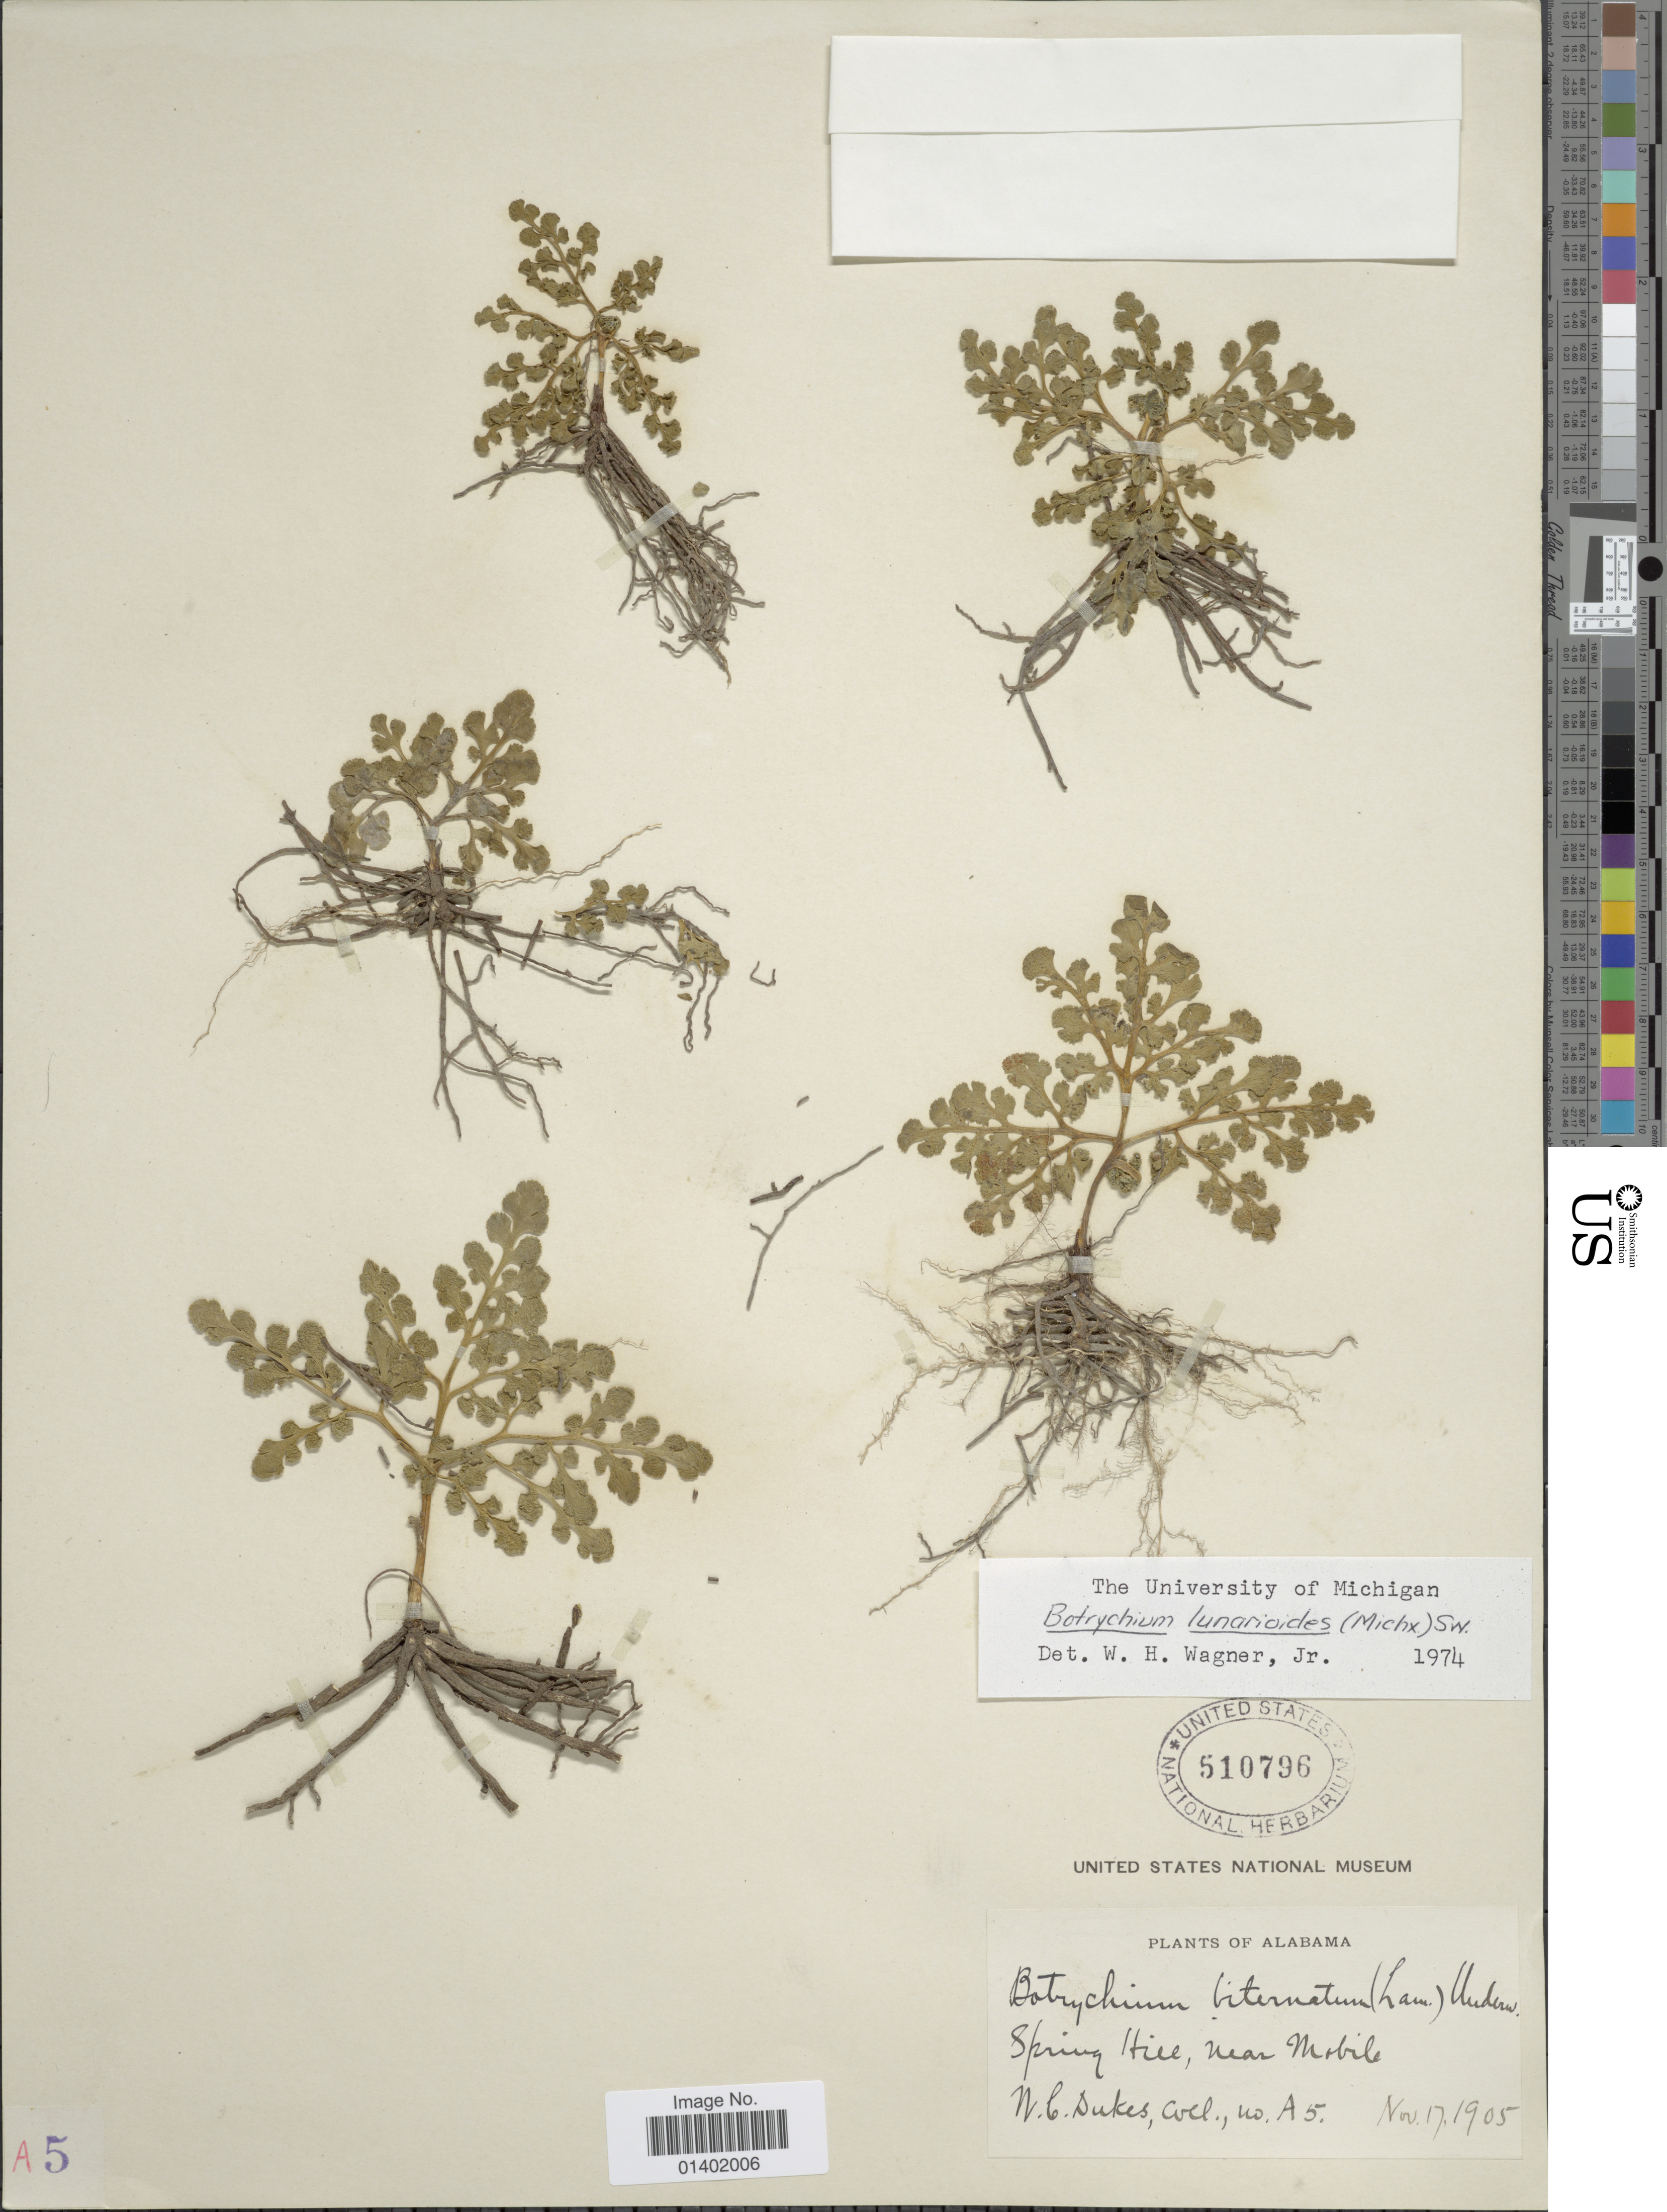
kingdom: Plantae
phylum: Tracheophyta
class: Polypodiopsida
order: Ophioglossales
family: Ophioglossaceae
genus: Botrychium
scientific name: Botrychium lunarioides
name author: (Michaux) Sw.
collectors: W. C. Dukes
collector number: a5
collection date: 1905-11-17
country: United States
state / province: Alabama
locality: Spring Hill, near Mobile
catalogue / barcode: US 510796